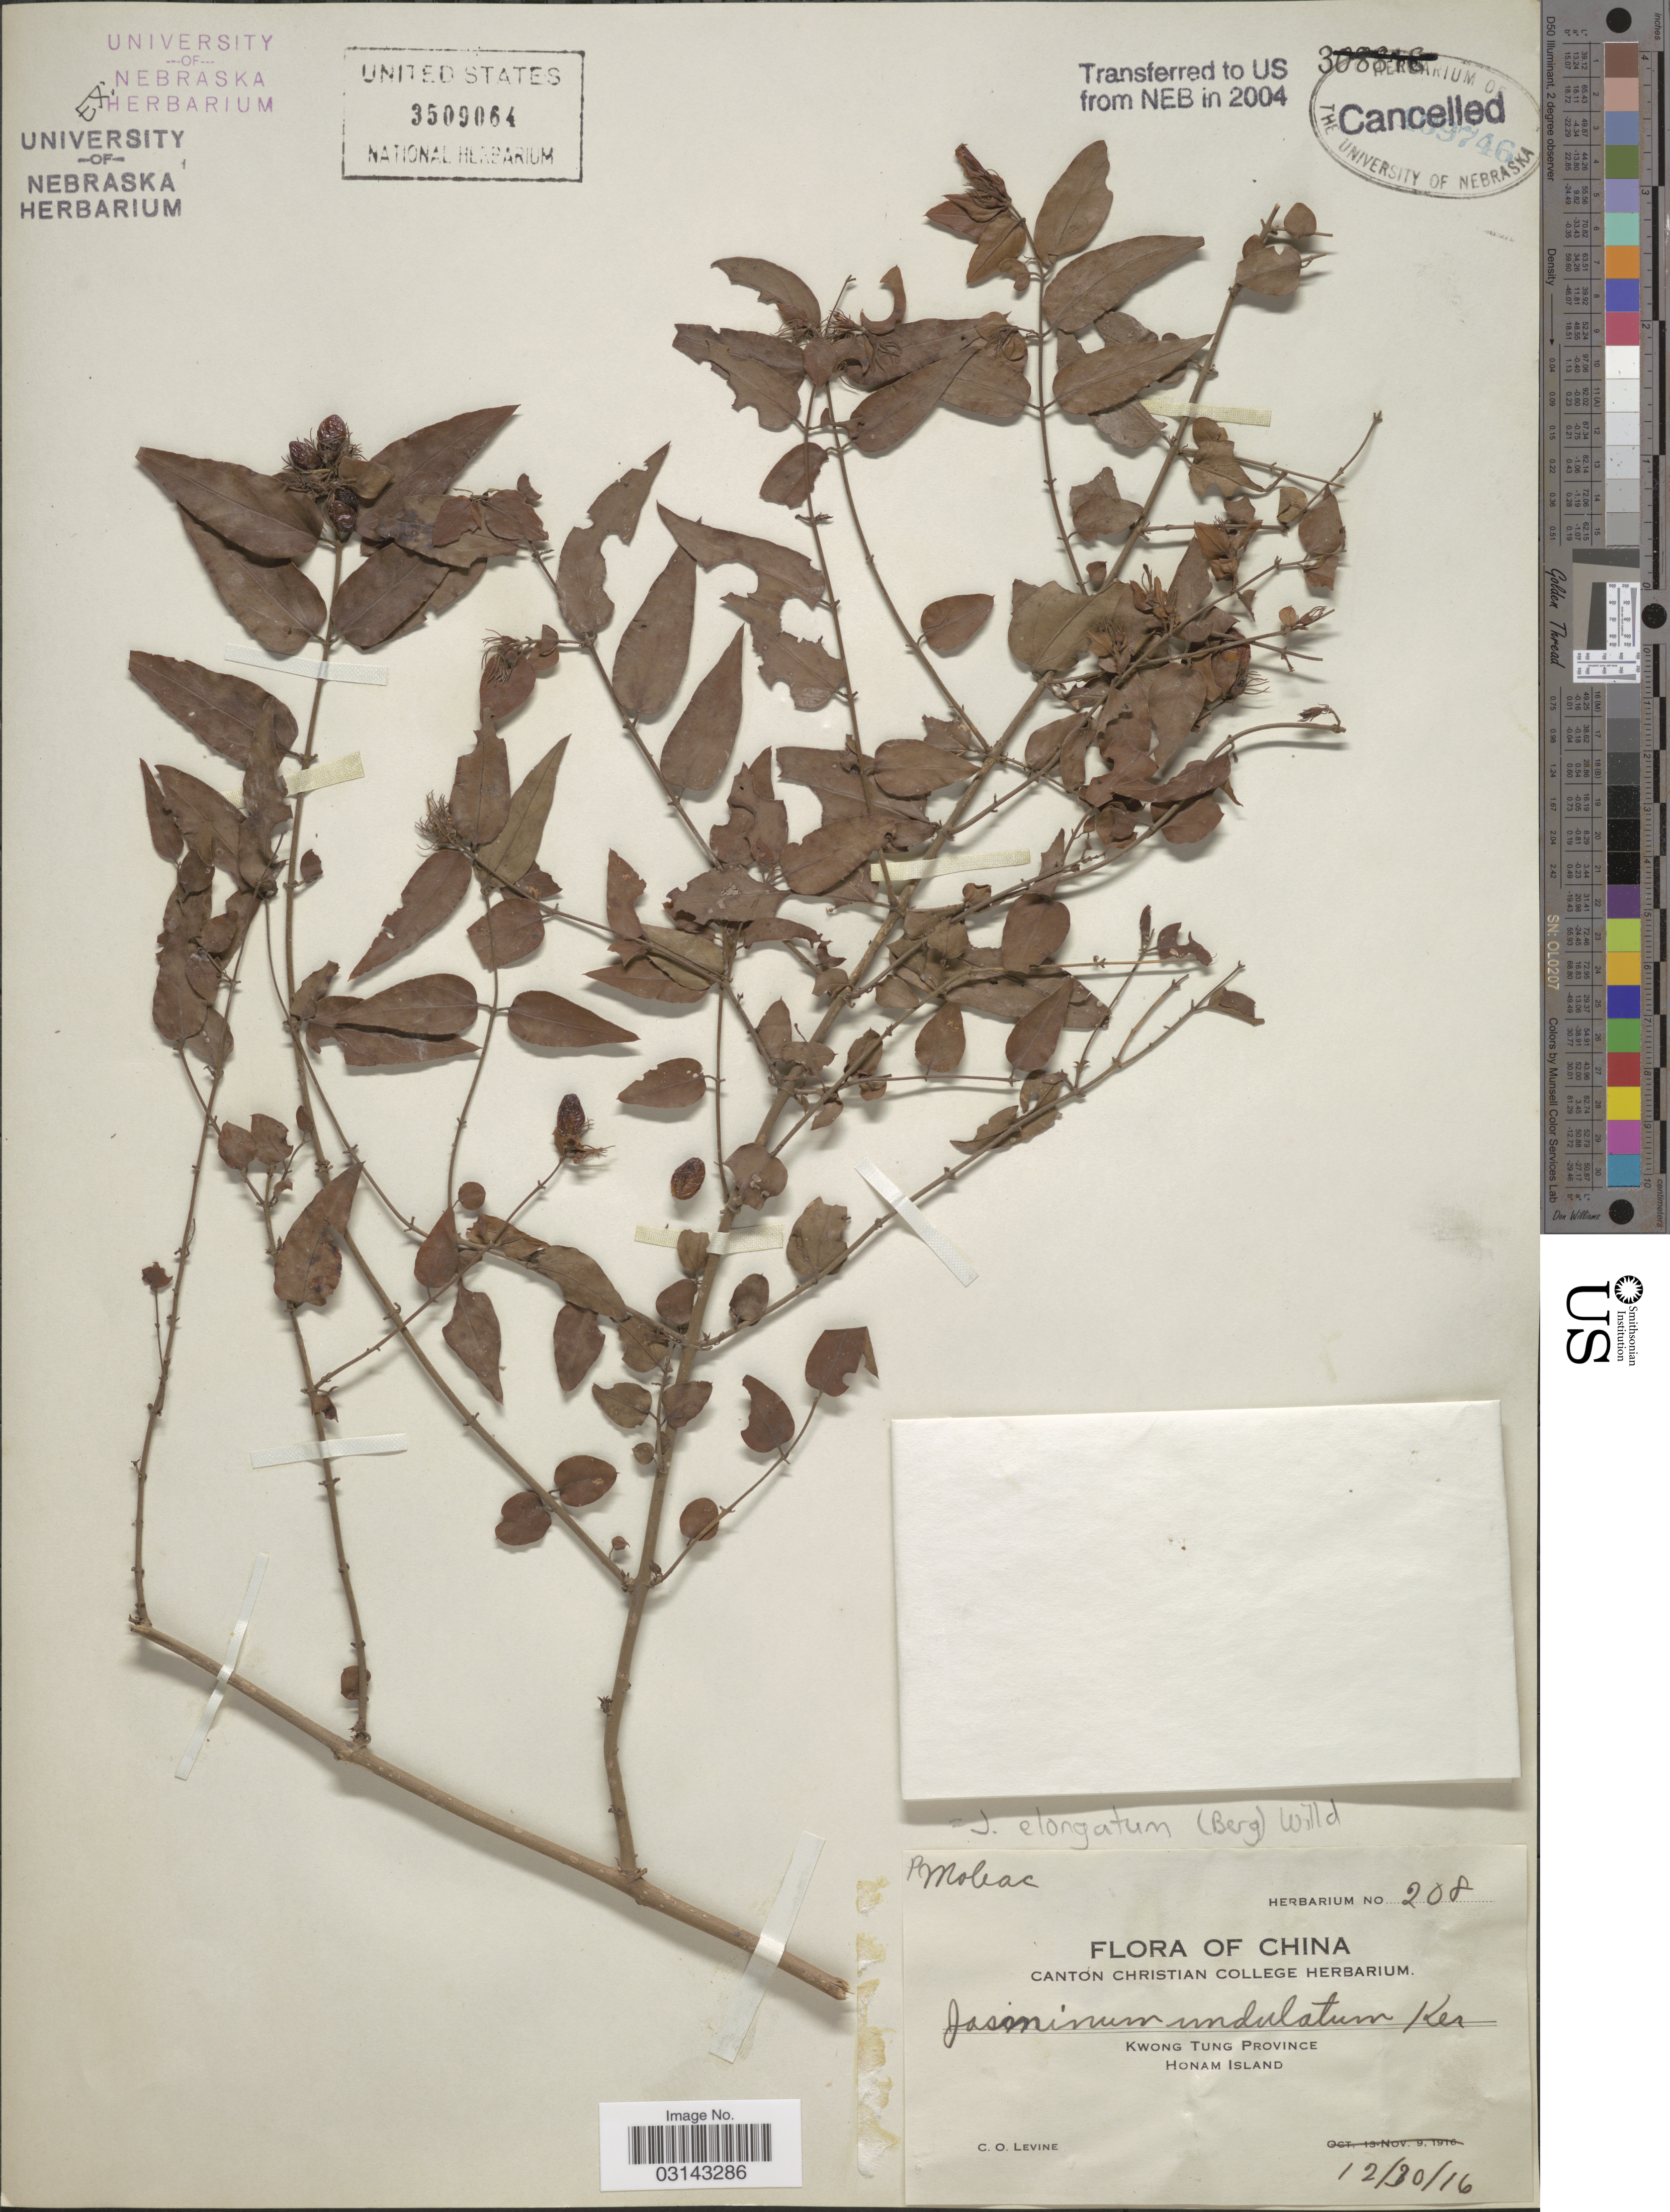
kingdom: Plantae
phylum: Tracheophyta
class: Magnoliopsida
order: Lamiales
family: Oleaceae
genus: Jasminum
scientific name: Jasminum elongatum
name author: (P.J. Bergius) Willd.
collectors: C. O. Levine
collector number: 208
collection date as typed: Transcribed d/m/y: 30/12/16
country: China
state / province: Guangdong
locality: Kwong Tung Province Honam Island.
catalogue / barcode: US 3509064